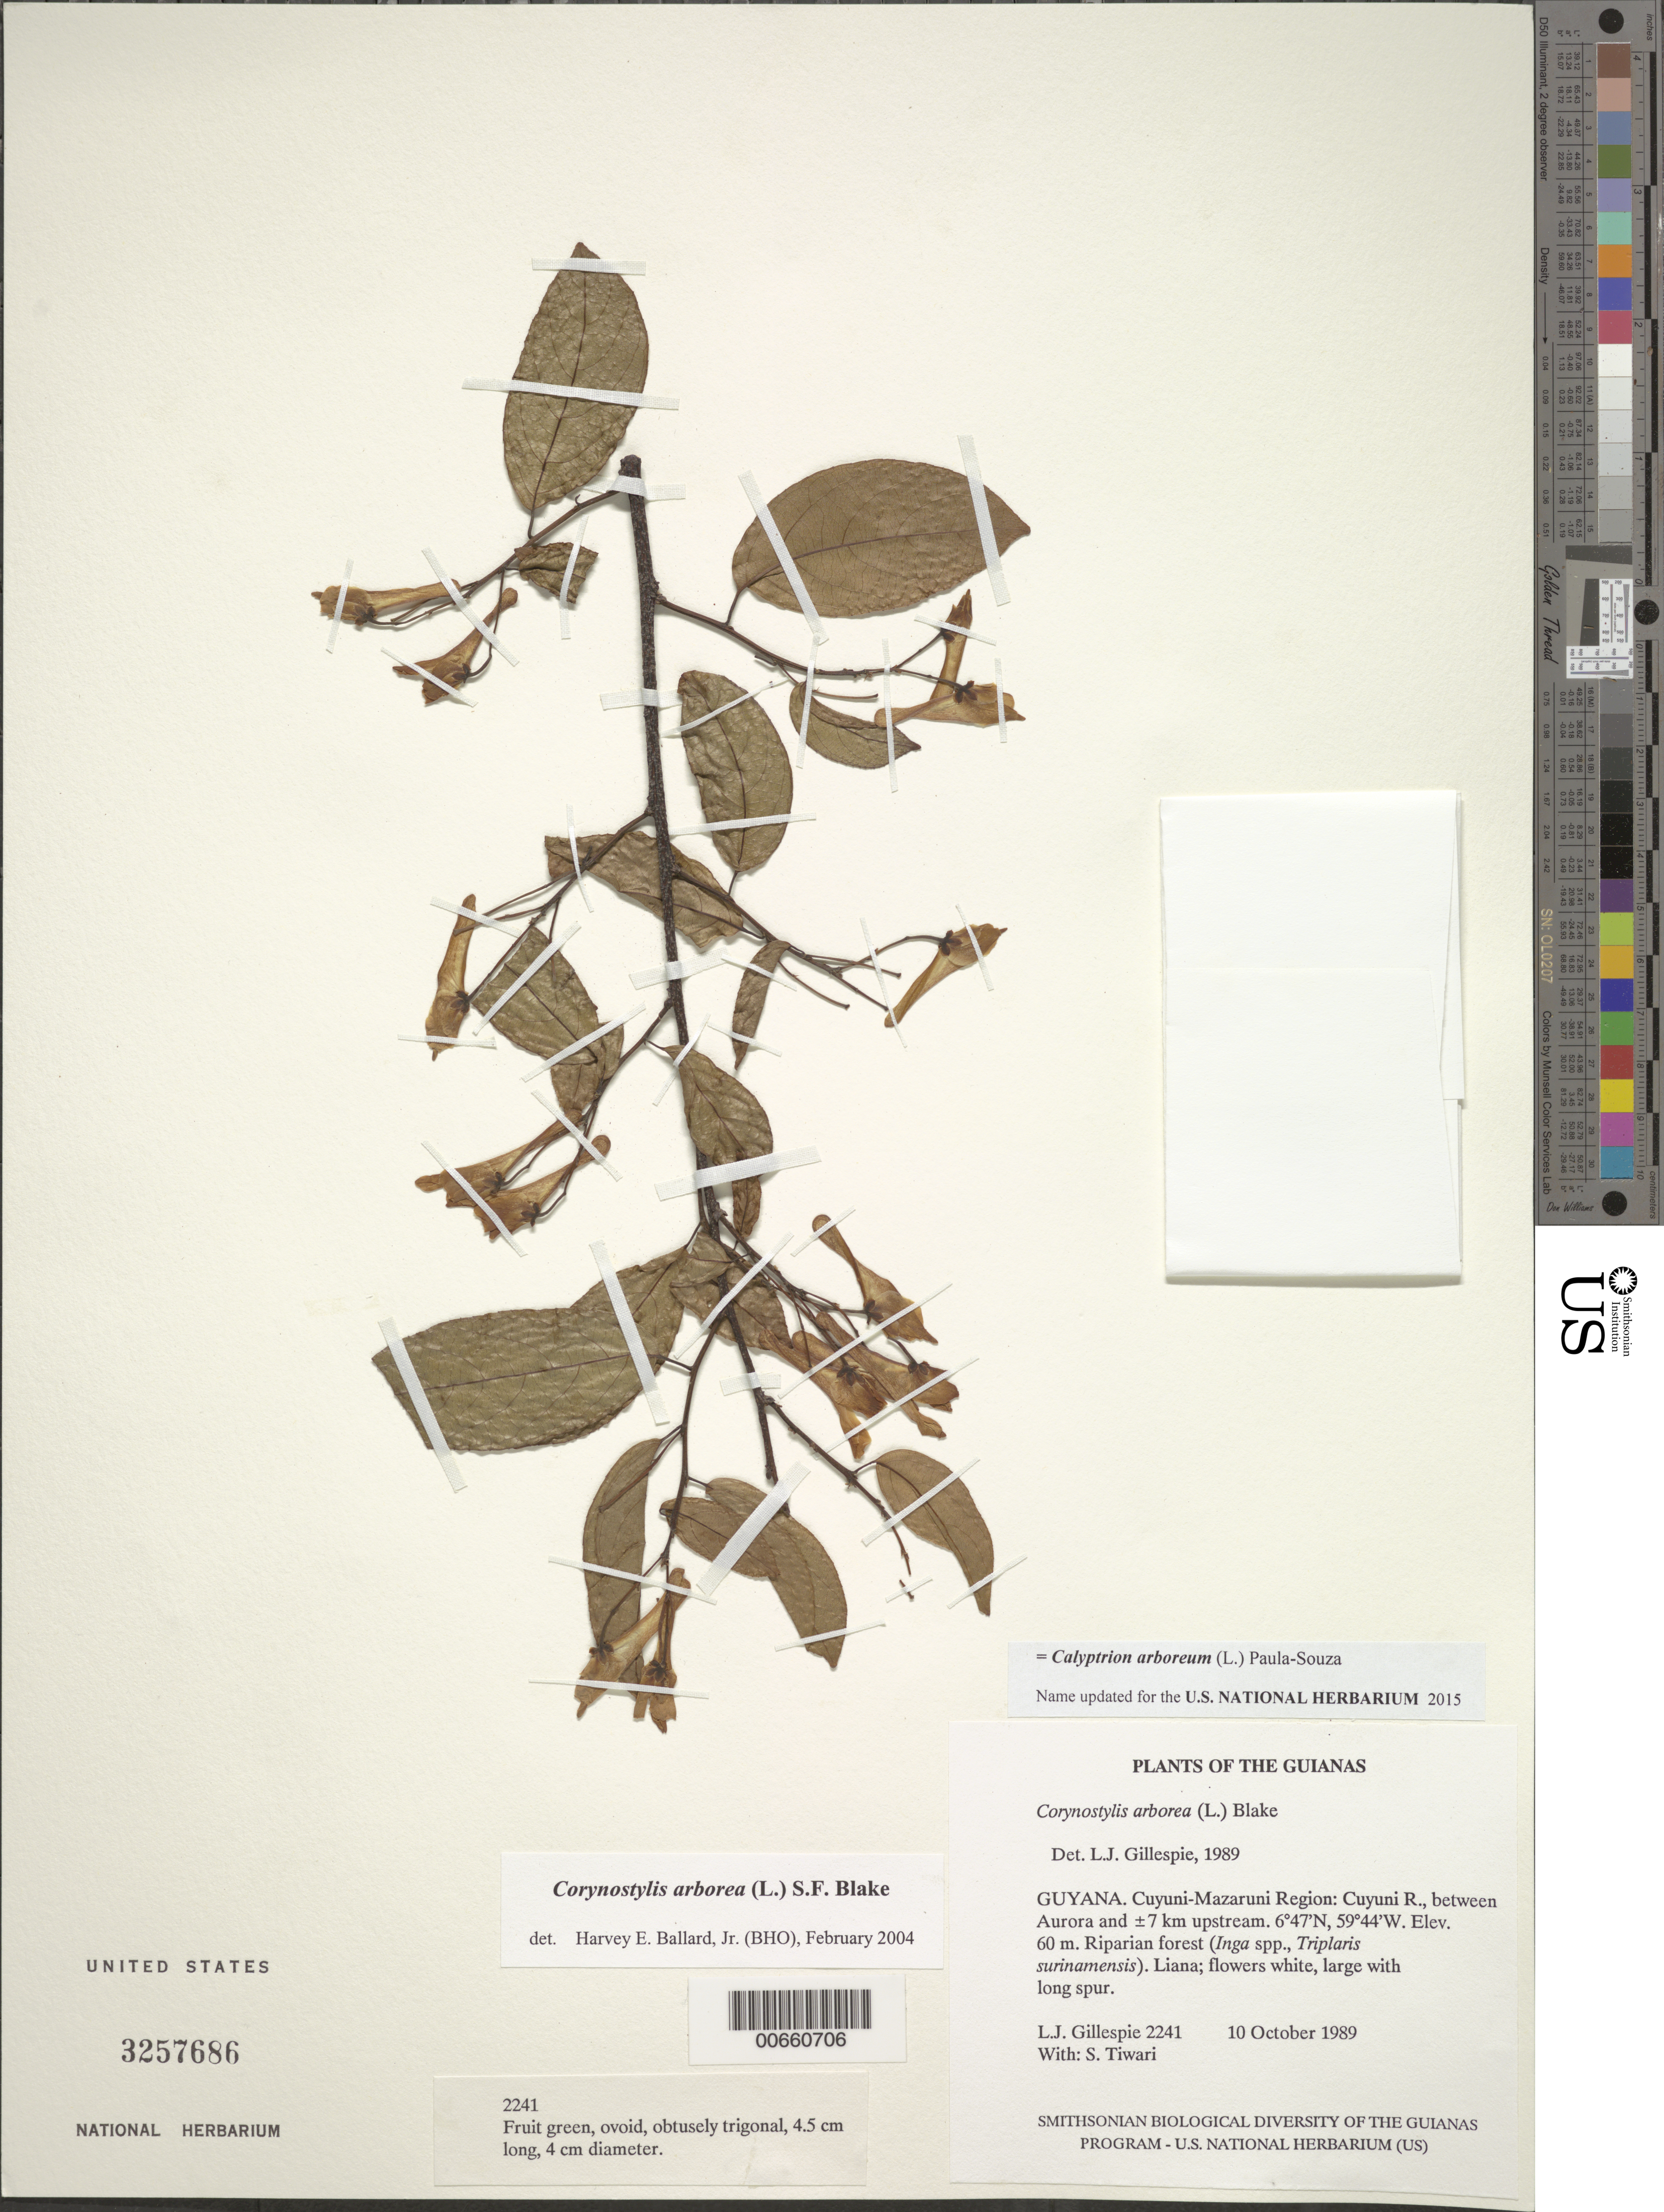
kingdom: Plantae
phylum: Tracheophyta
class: Magnoliopsida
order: Malpighiales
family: Violaceae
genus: Calyptrion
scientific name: Calyptrion arboreum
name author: (L.) Paula-Souza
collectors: L. J. Gillespie & S. Tiwari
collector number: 2241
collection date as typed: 10 October 1989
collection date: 1989-10-10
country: Guyana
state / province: Cuyuni-Mazaruni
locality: Cuyuni R., between Aurora and ±7 km upstream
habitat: Riparian forest (Inga spp., Triplaris surinamensis)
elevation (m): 60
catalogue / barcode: US 3257686